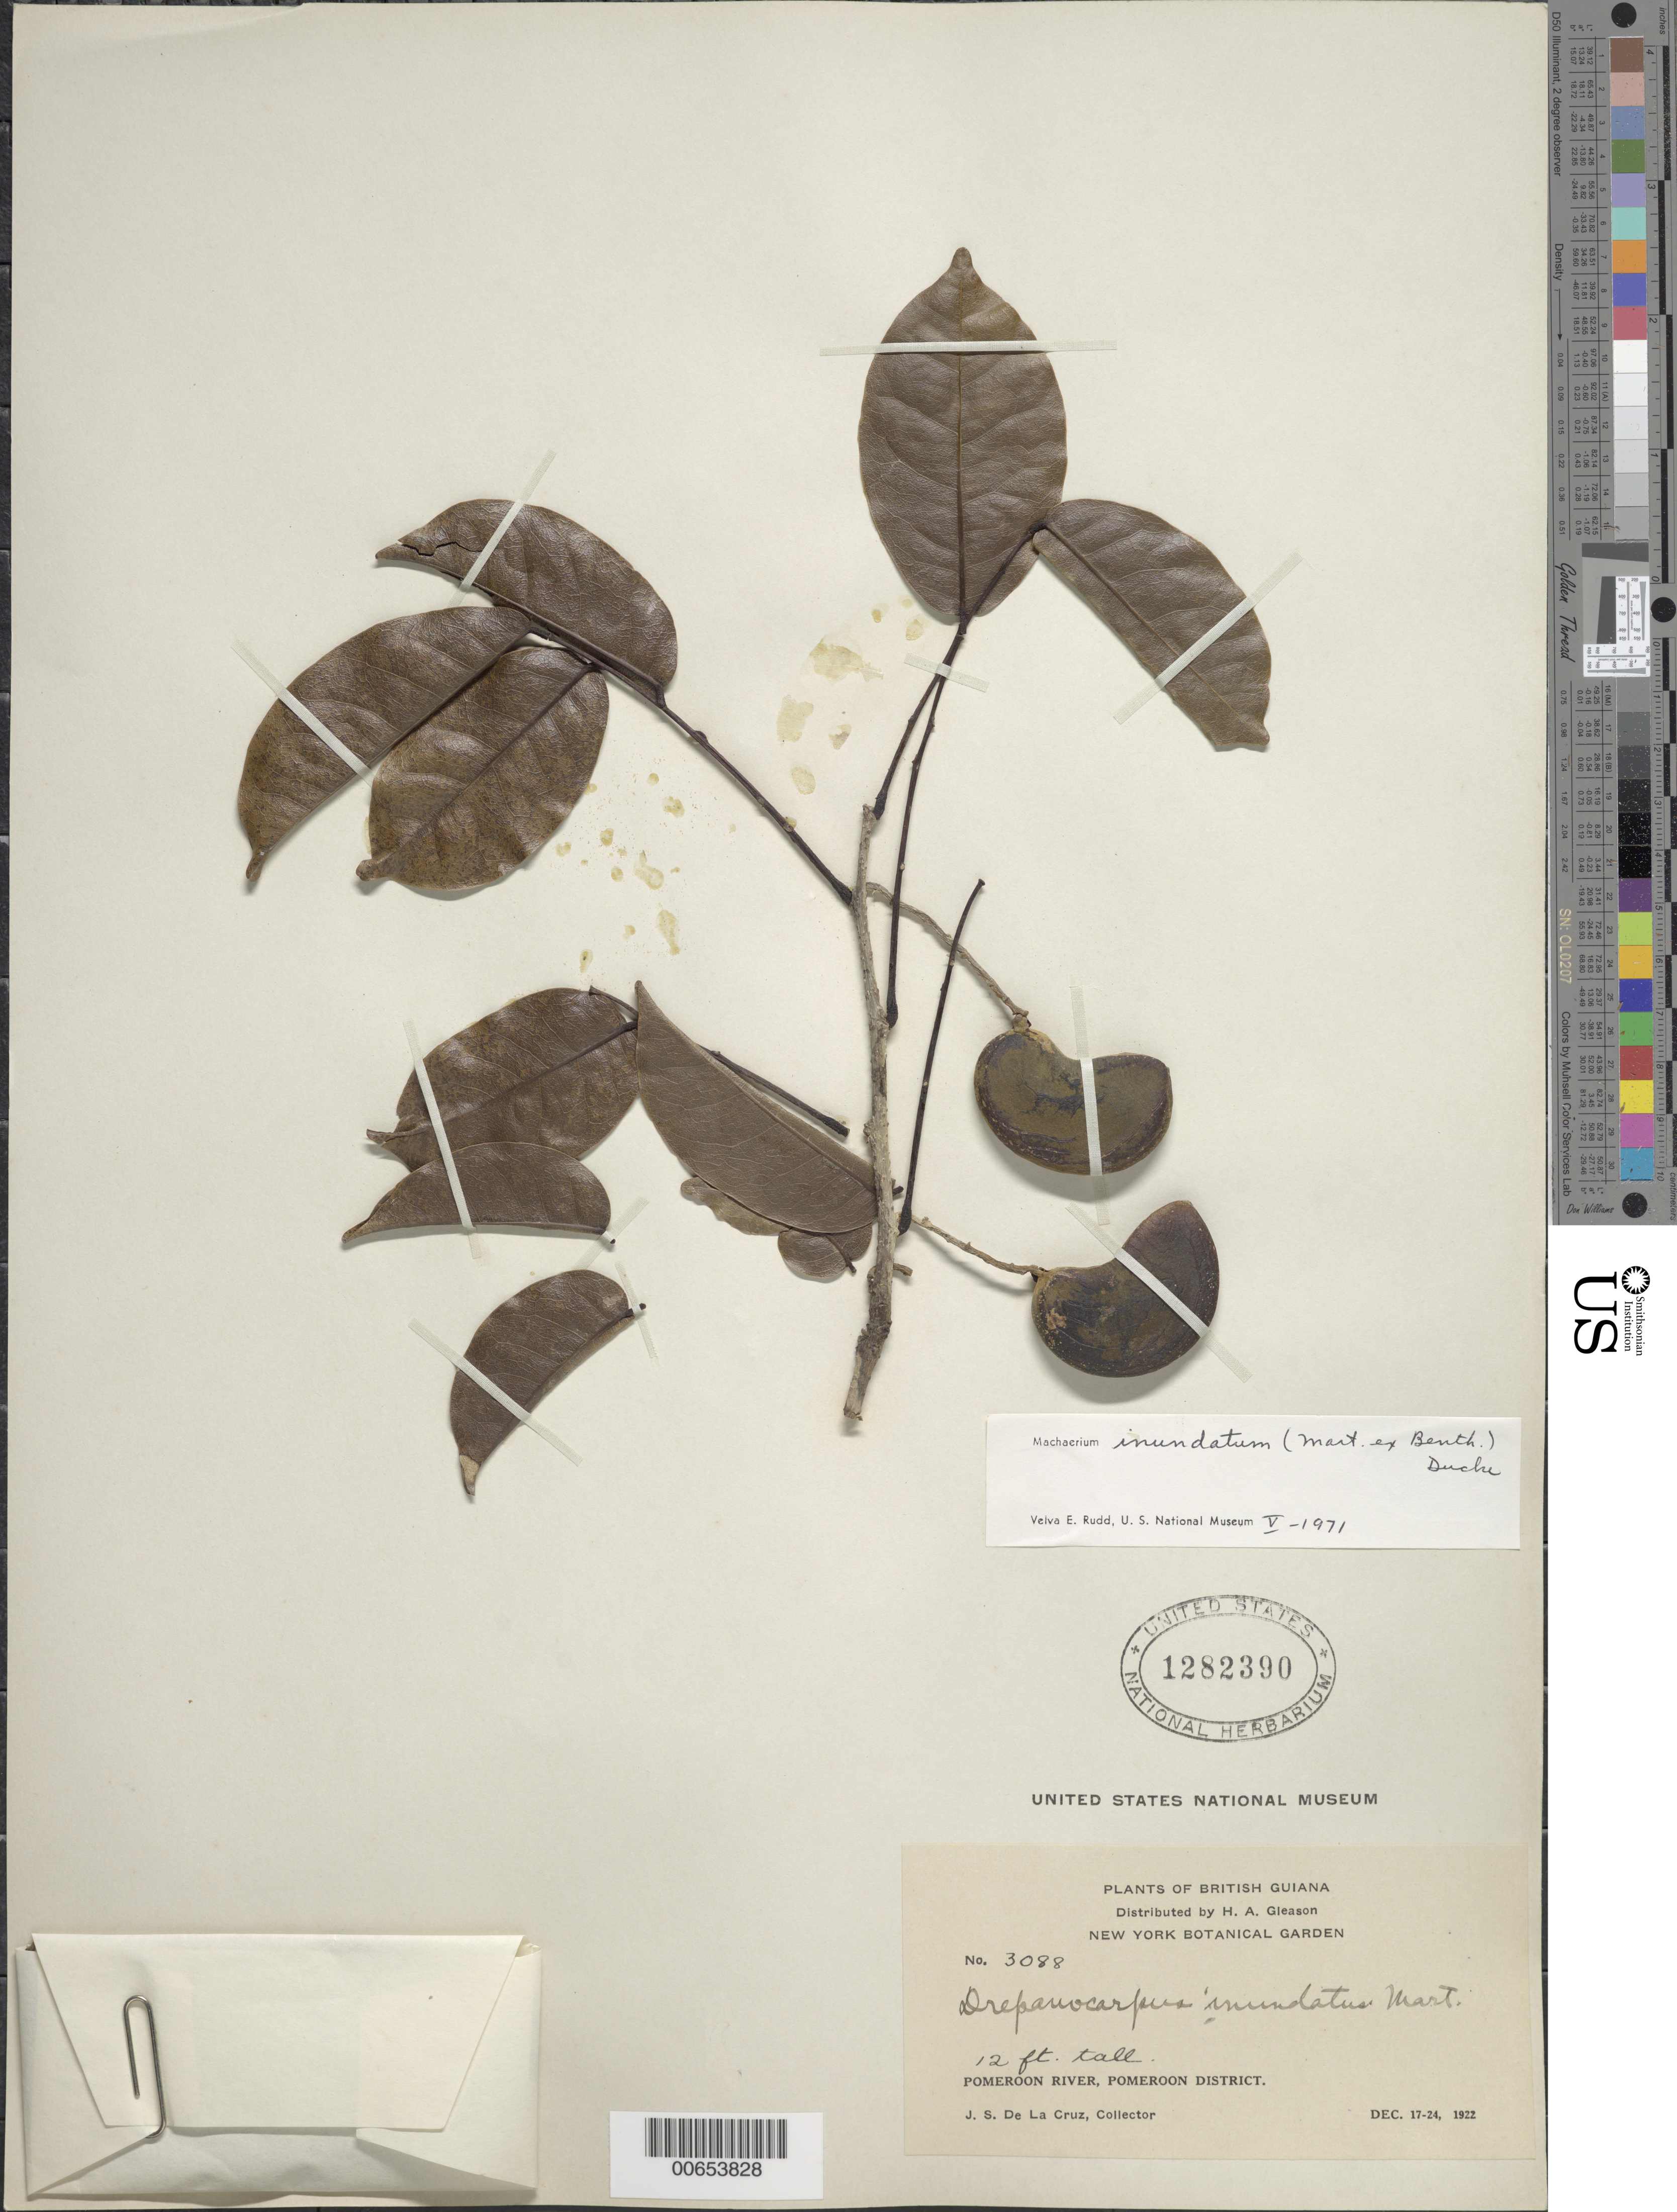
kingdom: Plantae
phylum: Tracheophyta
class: Magnoliopsida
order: Fabales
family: Fabaceae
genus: Machaerium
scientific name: Machaerium inundatum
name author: (Mart. ex Benth.) Ducke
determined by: Rudd, V. E.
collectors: J. S. de la Cruz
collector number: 3088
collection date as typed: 17-Dec-22 to 24-Dec-22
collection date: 1922-12-17/1922-12-24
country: Guyana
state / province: Pomeroon-Supenaam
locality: Pomeroon R.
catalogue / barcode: US 1282390